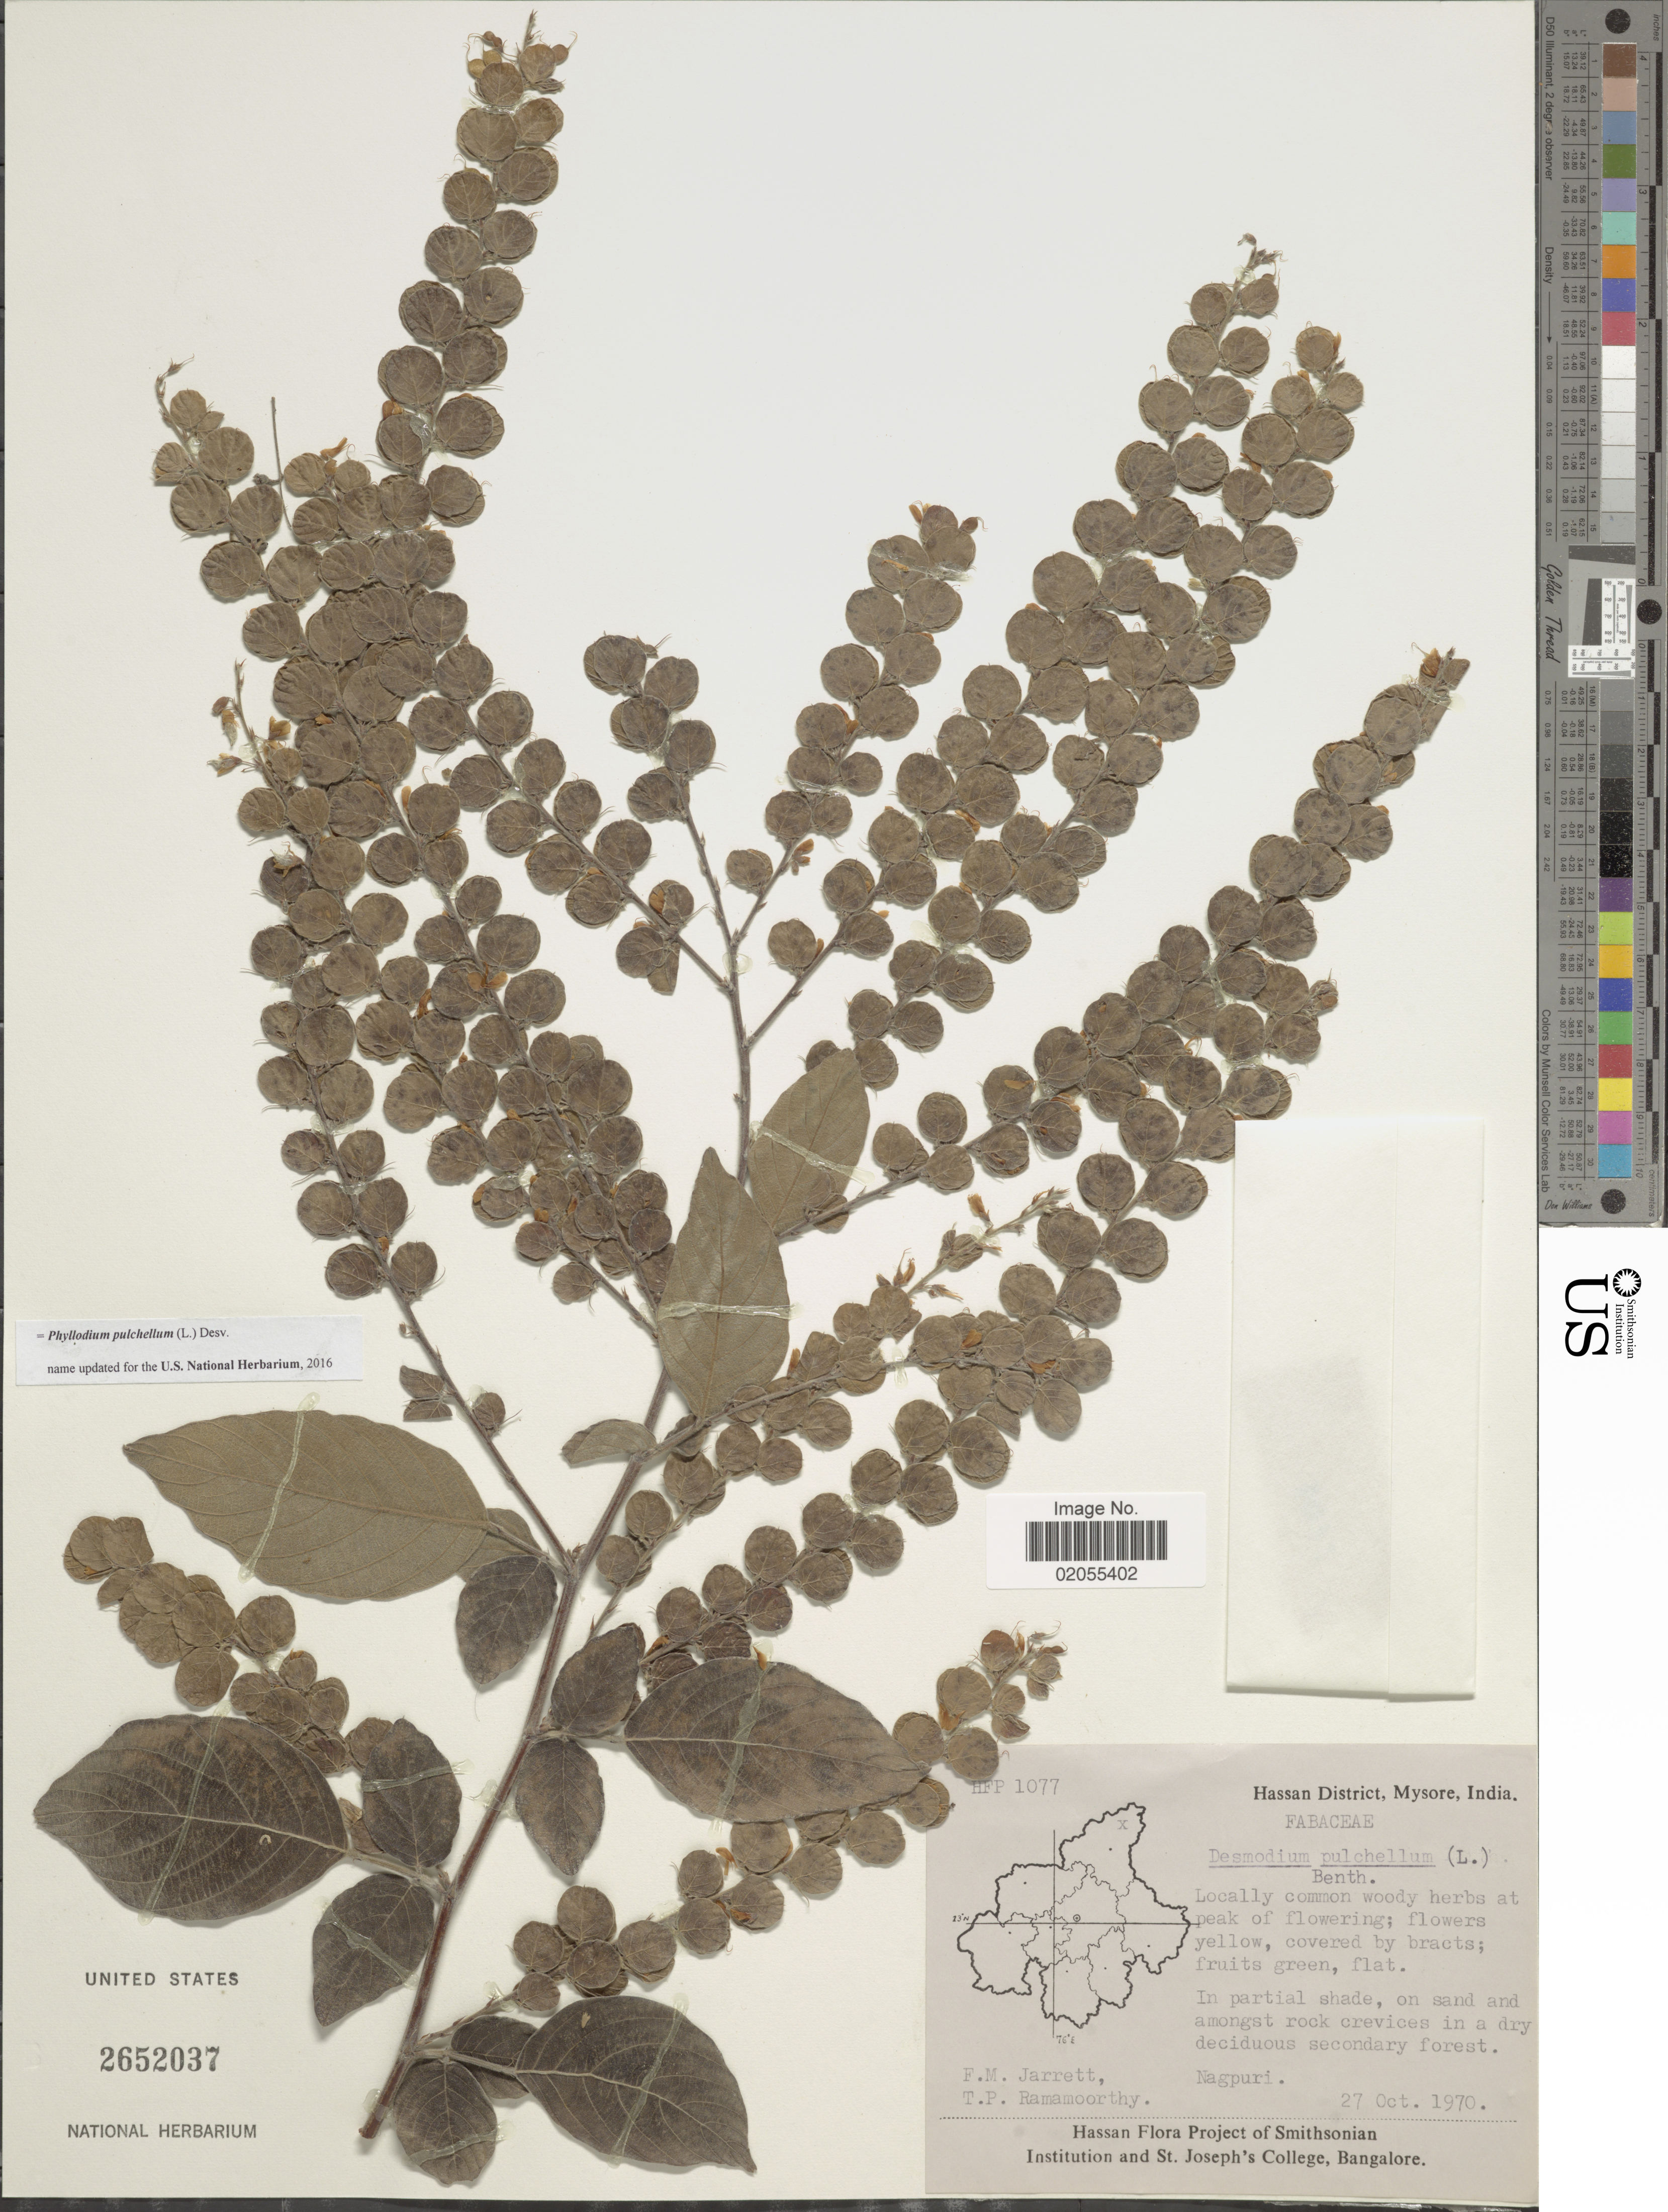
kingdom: Plantae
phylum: Tracheophyta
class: Magnoliopsida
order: Fabales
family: Fabaceae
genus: Phyllodium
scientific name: Phyllodium pulchellum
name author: (L.) Desv.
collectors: F. M. Jarrett & T. P. Ramamoorthy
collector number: HFP 1077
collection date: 1970-10-27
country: India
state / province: Karnataka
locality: Hassan District, Mysore, Nagpuri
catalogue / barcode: US 2652037